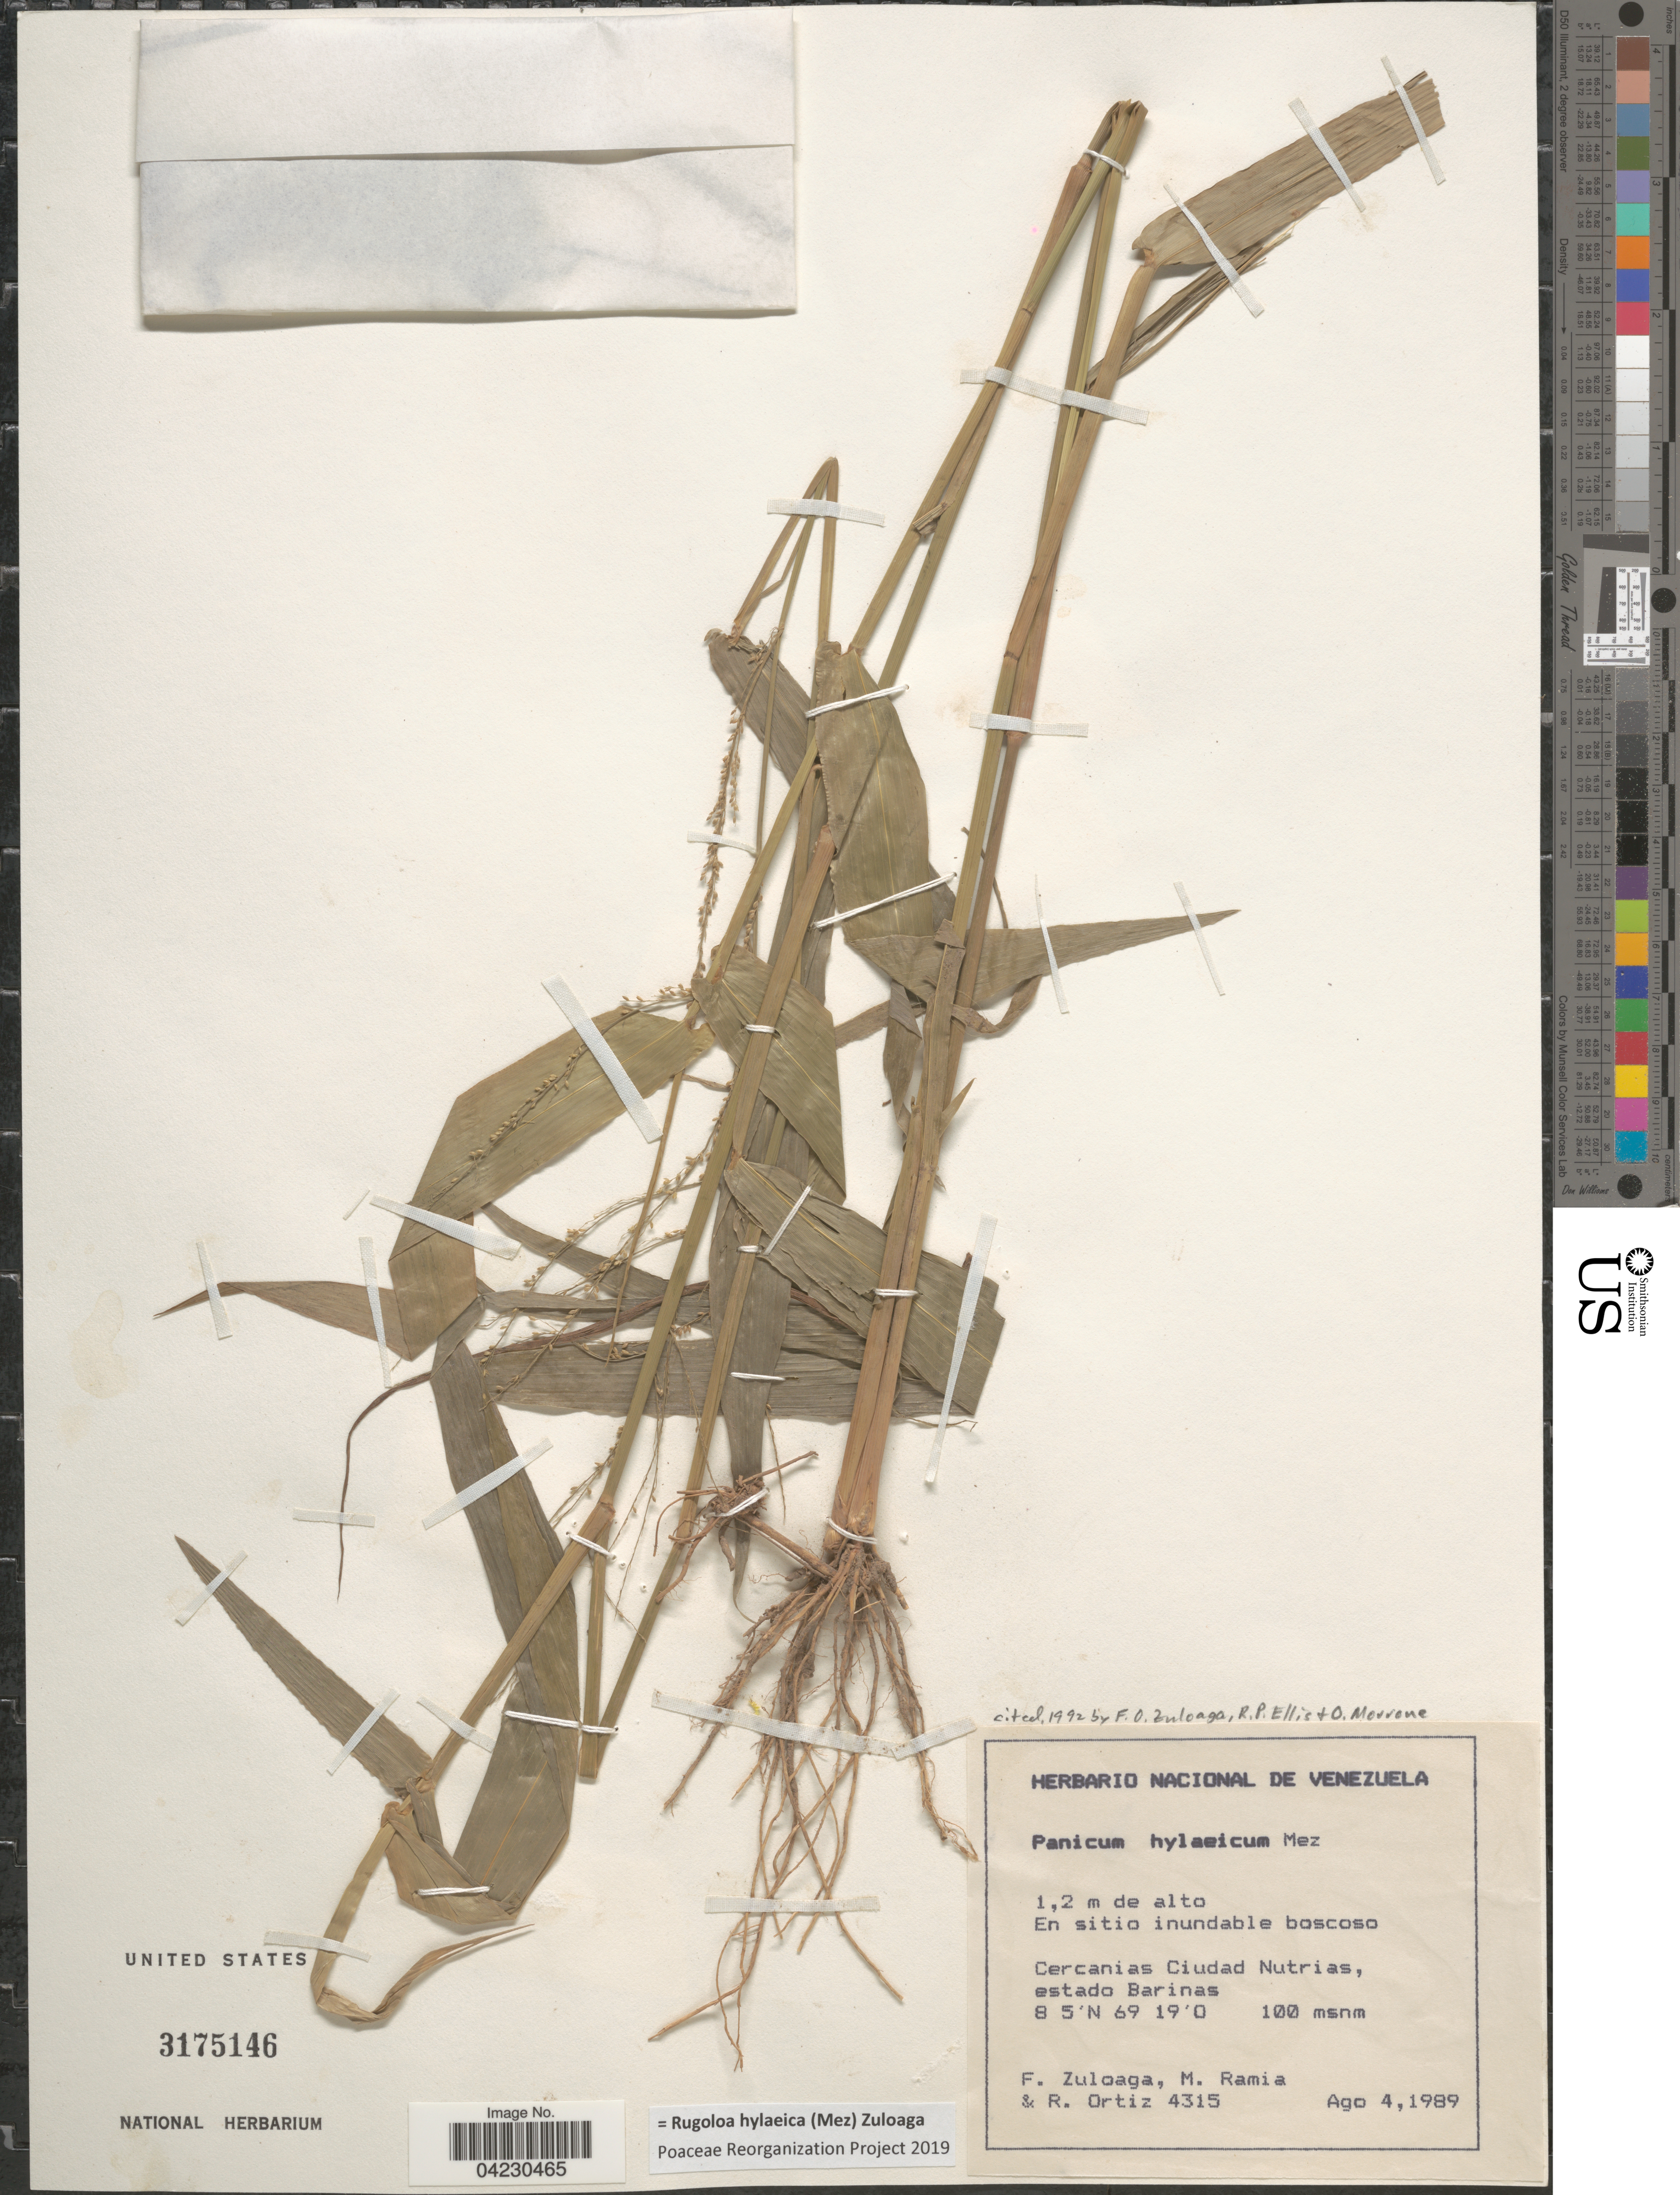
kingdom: Plantae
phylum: Tracheophyta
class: Liliopsida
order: Poales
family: Poaceae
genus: Rugoloa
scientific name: Rugoloa hylaeica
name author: (Mez) Zuloaga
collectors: F. Zuloaga, M. Ramia & R. Ortiz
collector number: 4315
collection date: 1989-08-04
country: Venezuela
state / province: Barinas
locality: Cercanias Ciudad Nutrias.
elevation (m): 100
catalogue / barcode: US 3175146